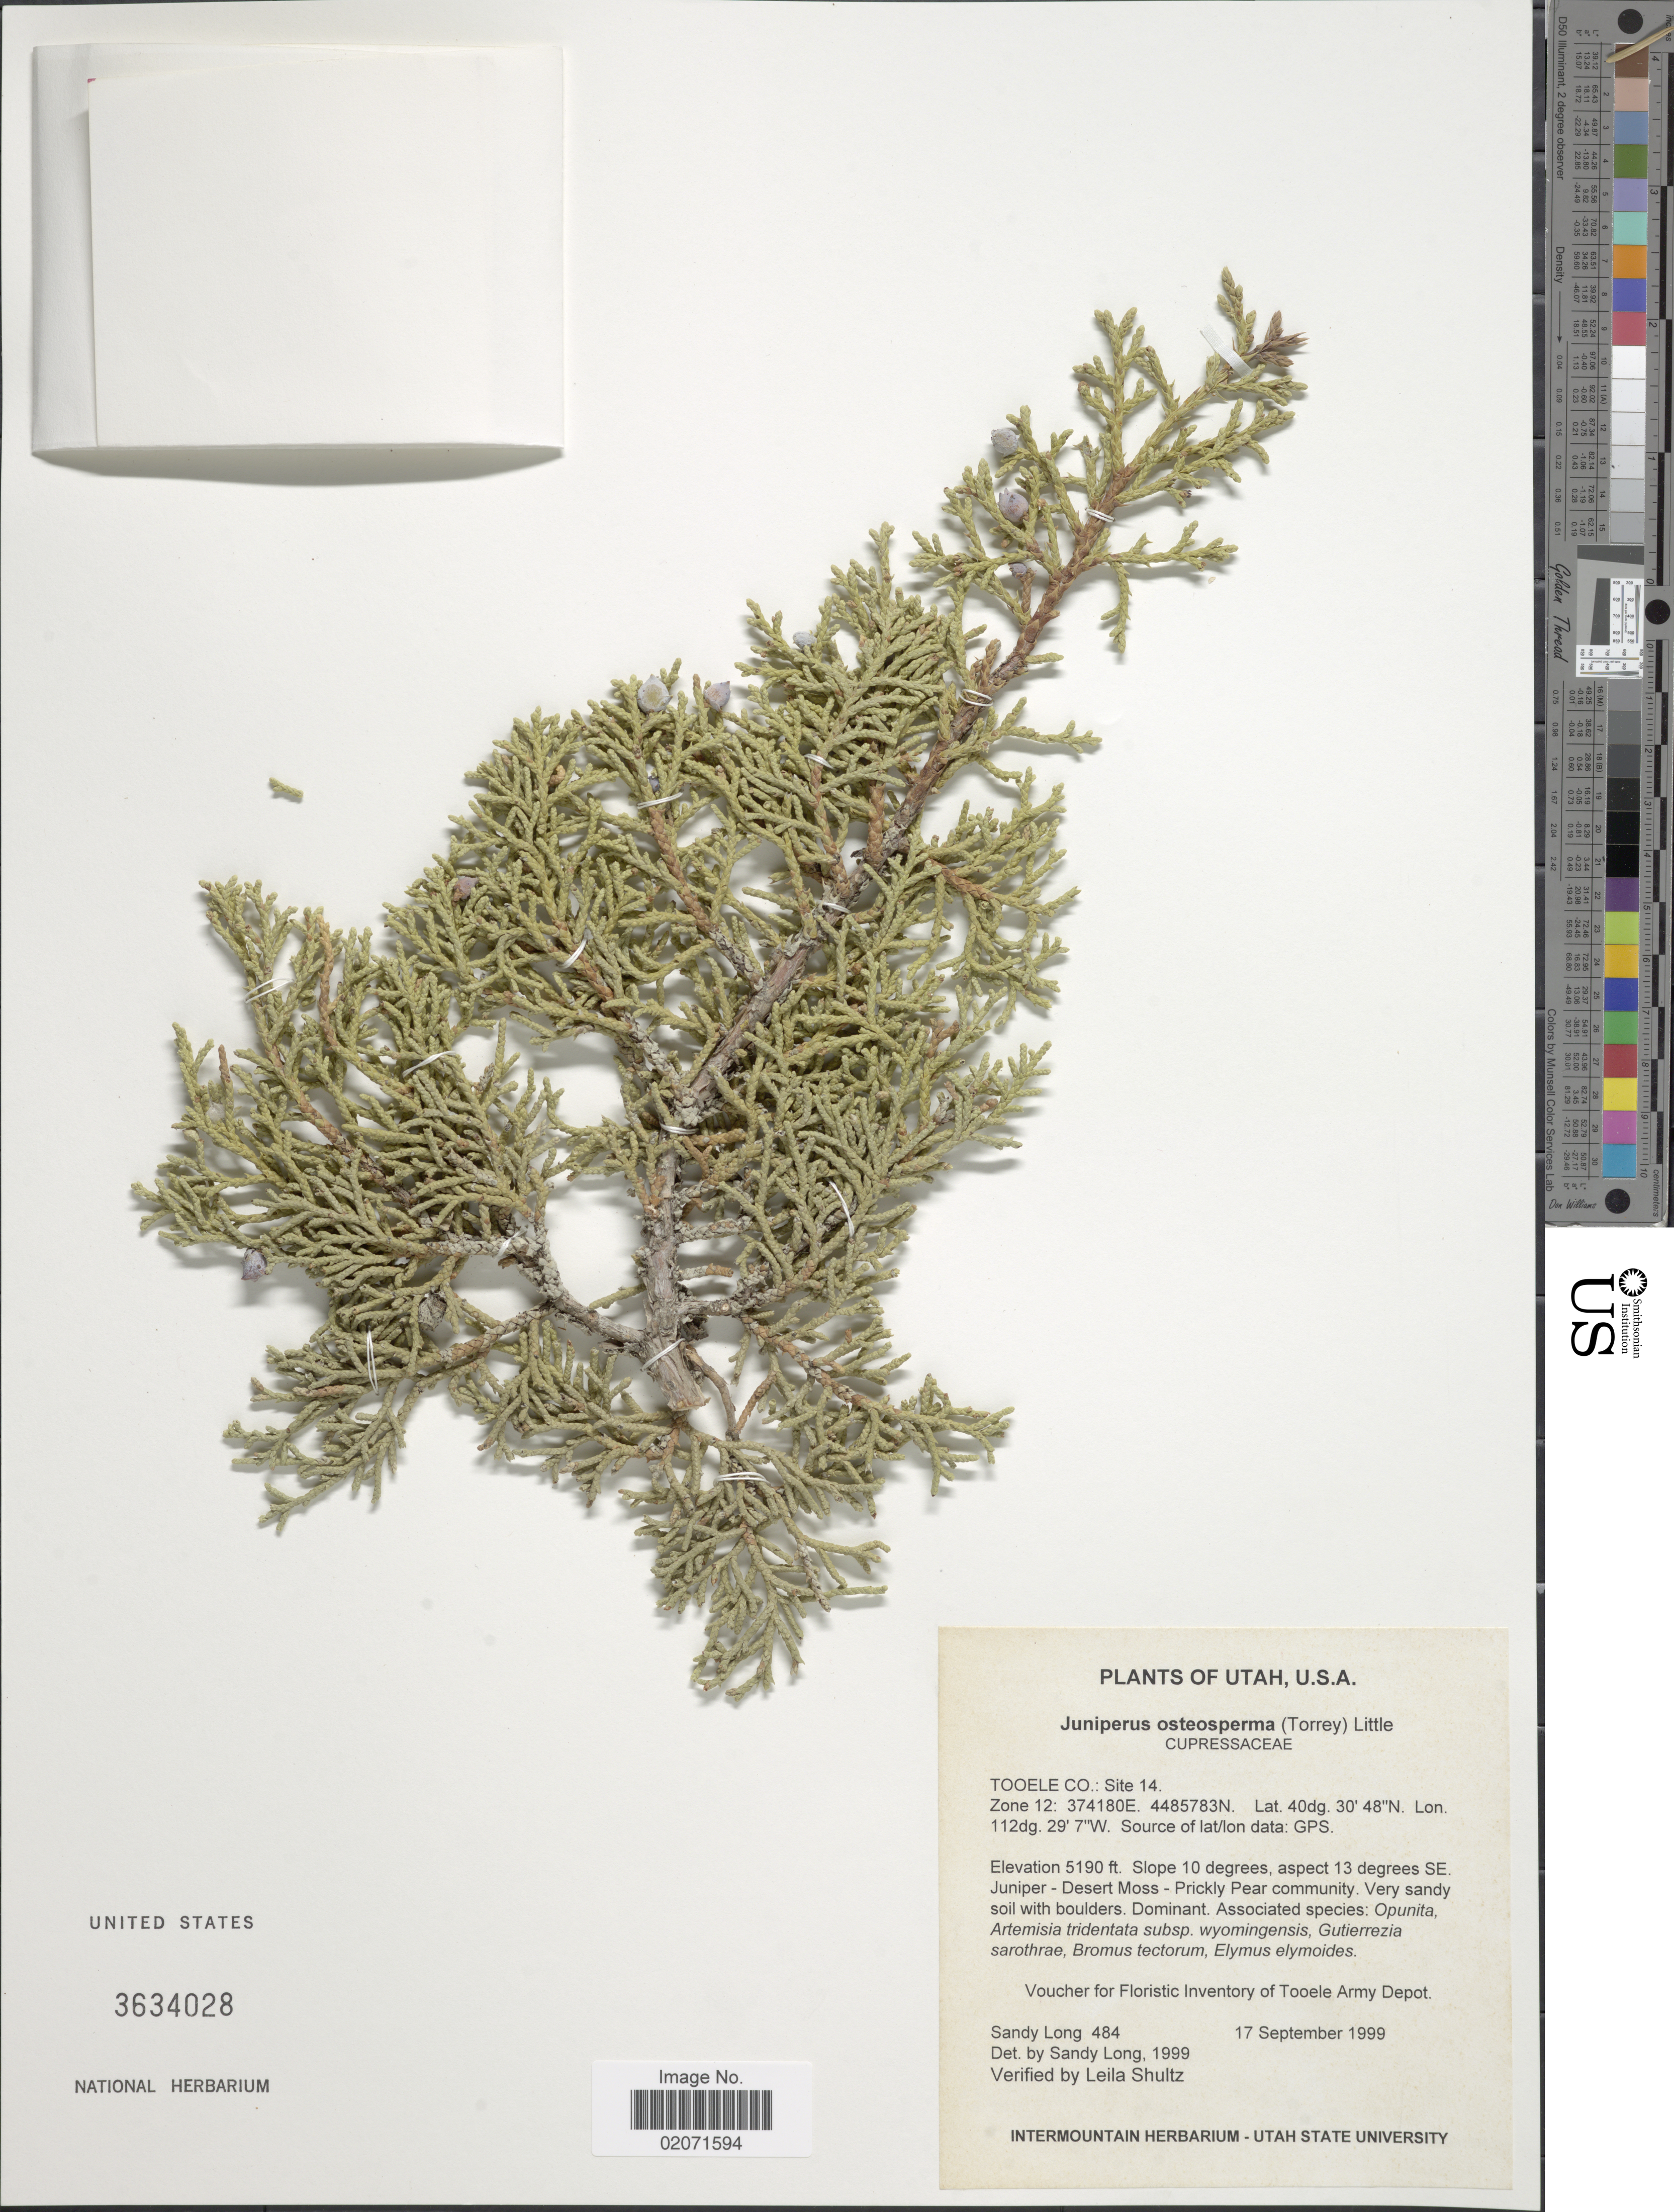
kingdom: Plantae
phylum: Tracheophyta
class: Pinopsida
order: Pinales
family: Cupressaceae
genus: Juniperus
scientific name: Juniperus osteosperma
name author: (Torr.) Little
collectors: S. Long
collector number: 484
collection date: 1999-09-17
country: United States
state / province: Utah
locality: Tooele Co.: Site 14. Zone 12. 374180E. 4485783N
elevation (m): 1582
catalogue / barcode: US 3634028